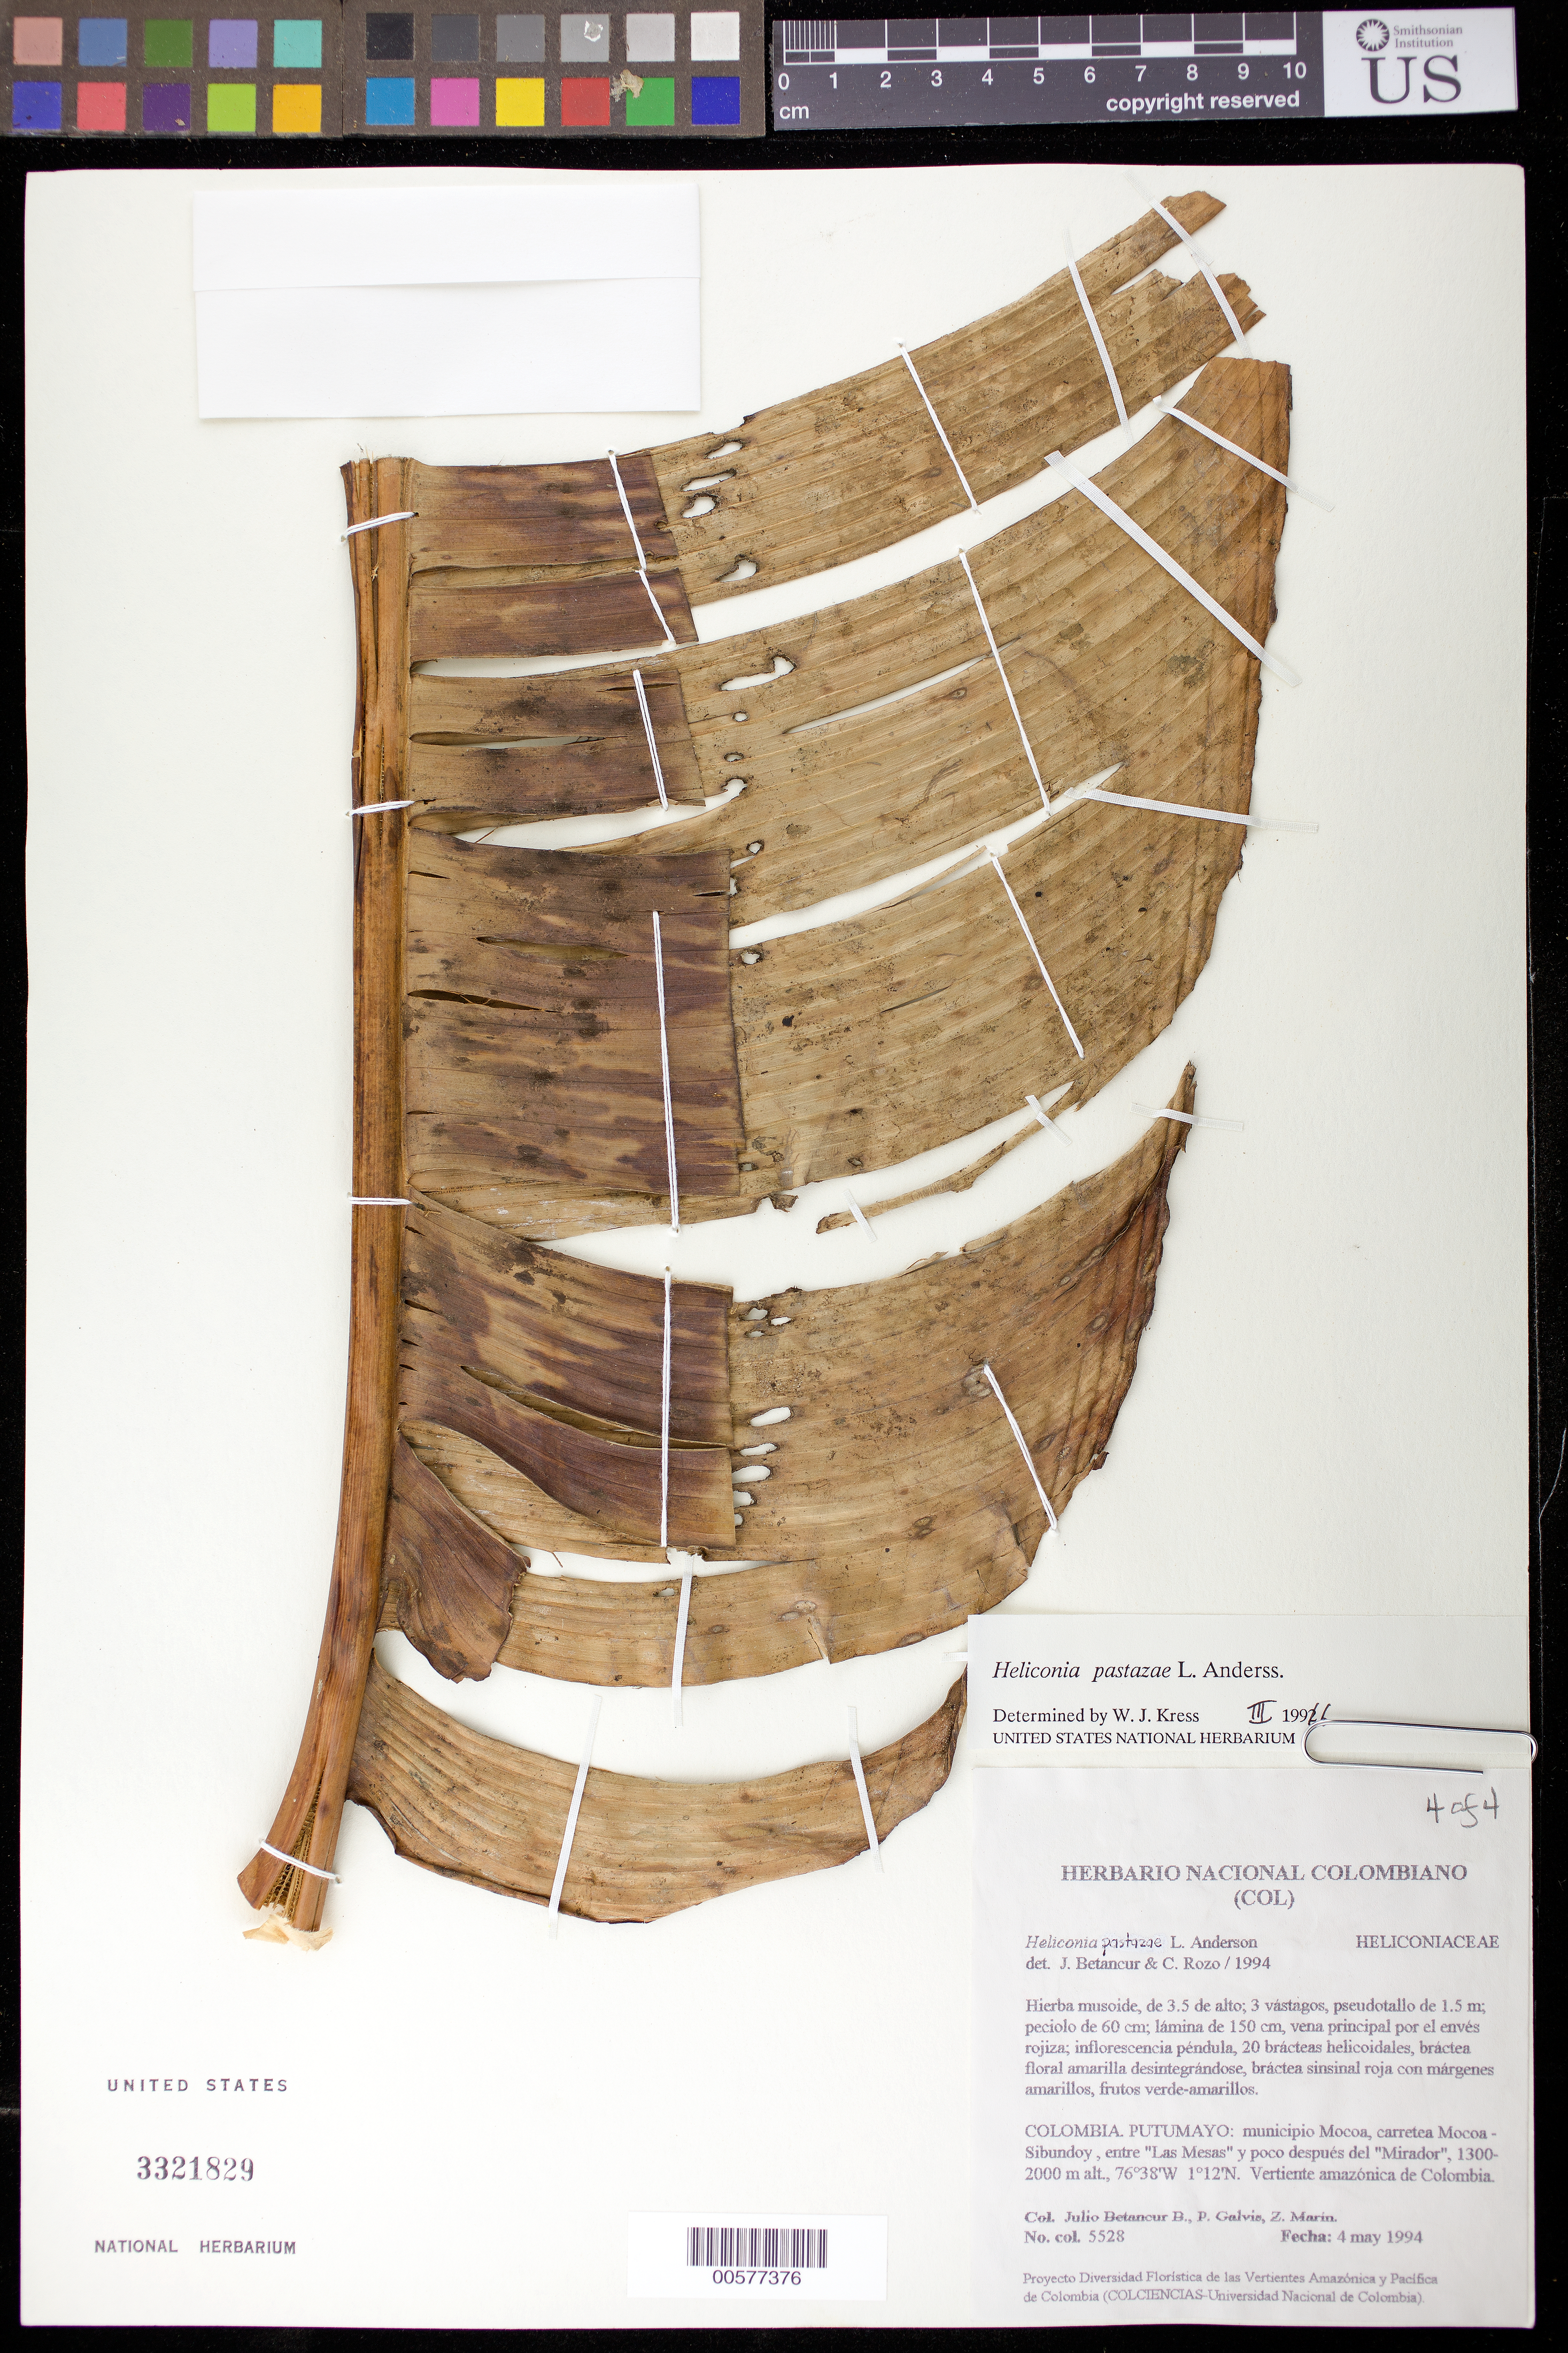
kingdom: Plantae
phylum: Tracheophyta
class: Liliopsida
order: Zingiberales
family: Heliconiaceae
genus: Heliconia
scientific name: Heliconia pastazae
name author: L. Andersson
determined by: Betancur, J. C.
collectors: J. C. Betancur, P. Galvis & Z. Marin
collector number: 5528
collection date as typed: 04 May 1994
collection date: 1994-05-04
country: Colombia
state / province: Putumayo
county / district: Mocoa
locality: Mocoa-Sibundou highway, between "Las Mesas" and "Mirador".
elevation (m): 1300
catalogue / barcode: US 3321829